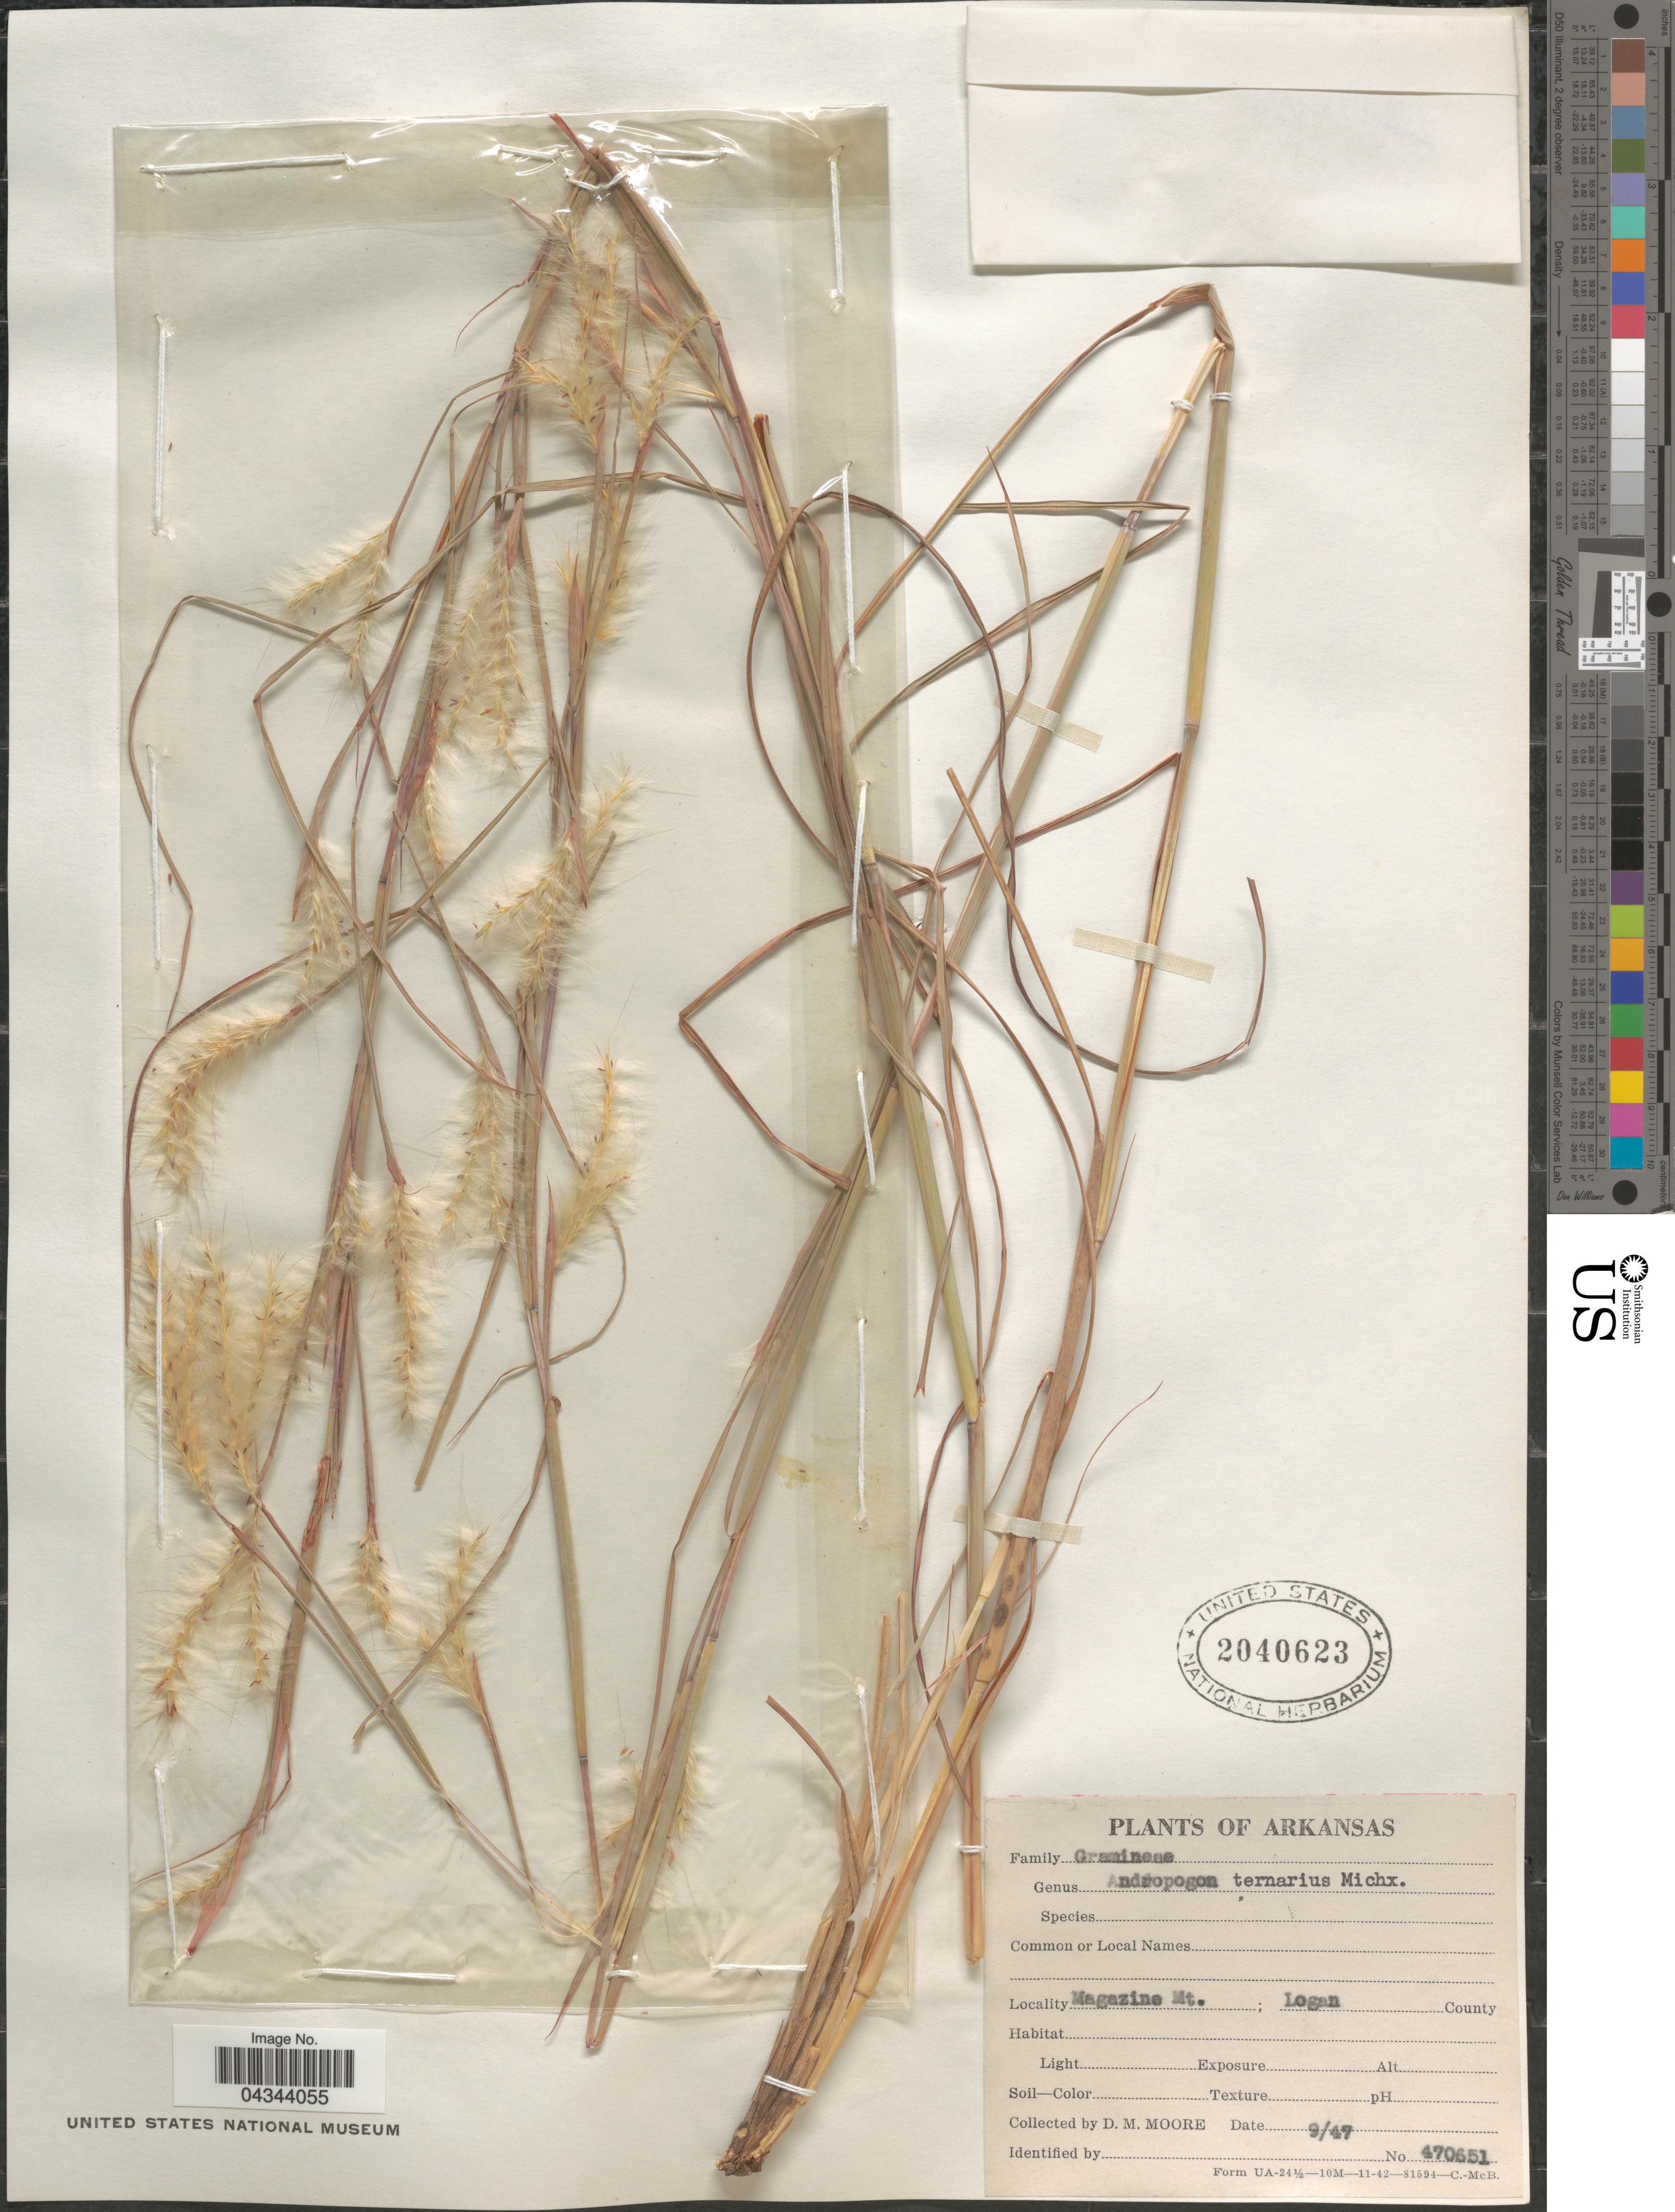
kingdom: Plantae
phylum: Tracheophyta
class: Liliopsida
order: Poales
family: Poaceae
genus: Andropogon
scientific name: Andropogon ternarius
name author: Michx.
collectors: D. Moore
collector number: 470651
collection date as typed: Transcribed d/m/y: /9/47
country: United States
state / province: Arkansas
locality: Magazine Mt.; Logan County.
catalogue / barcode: US 2040623